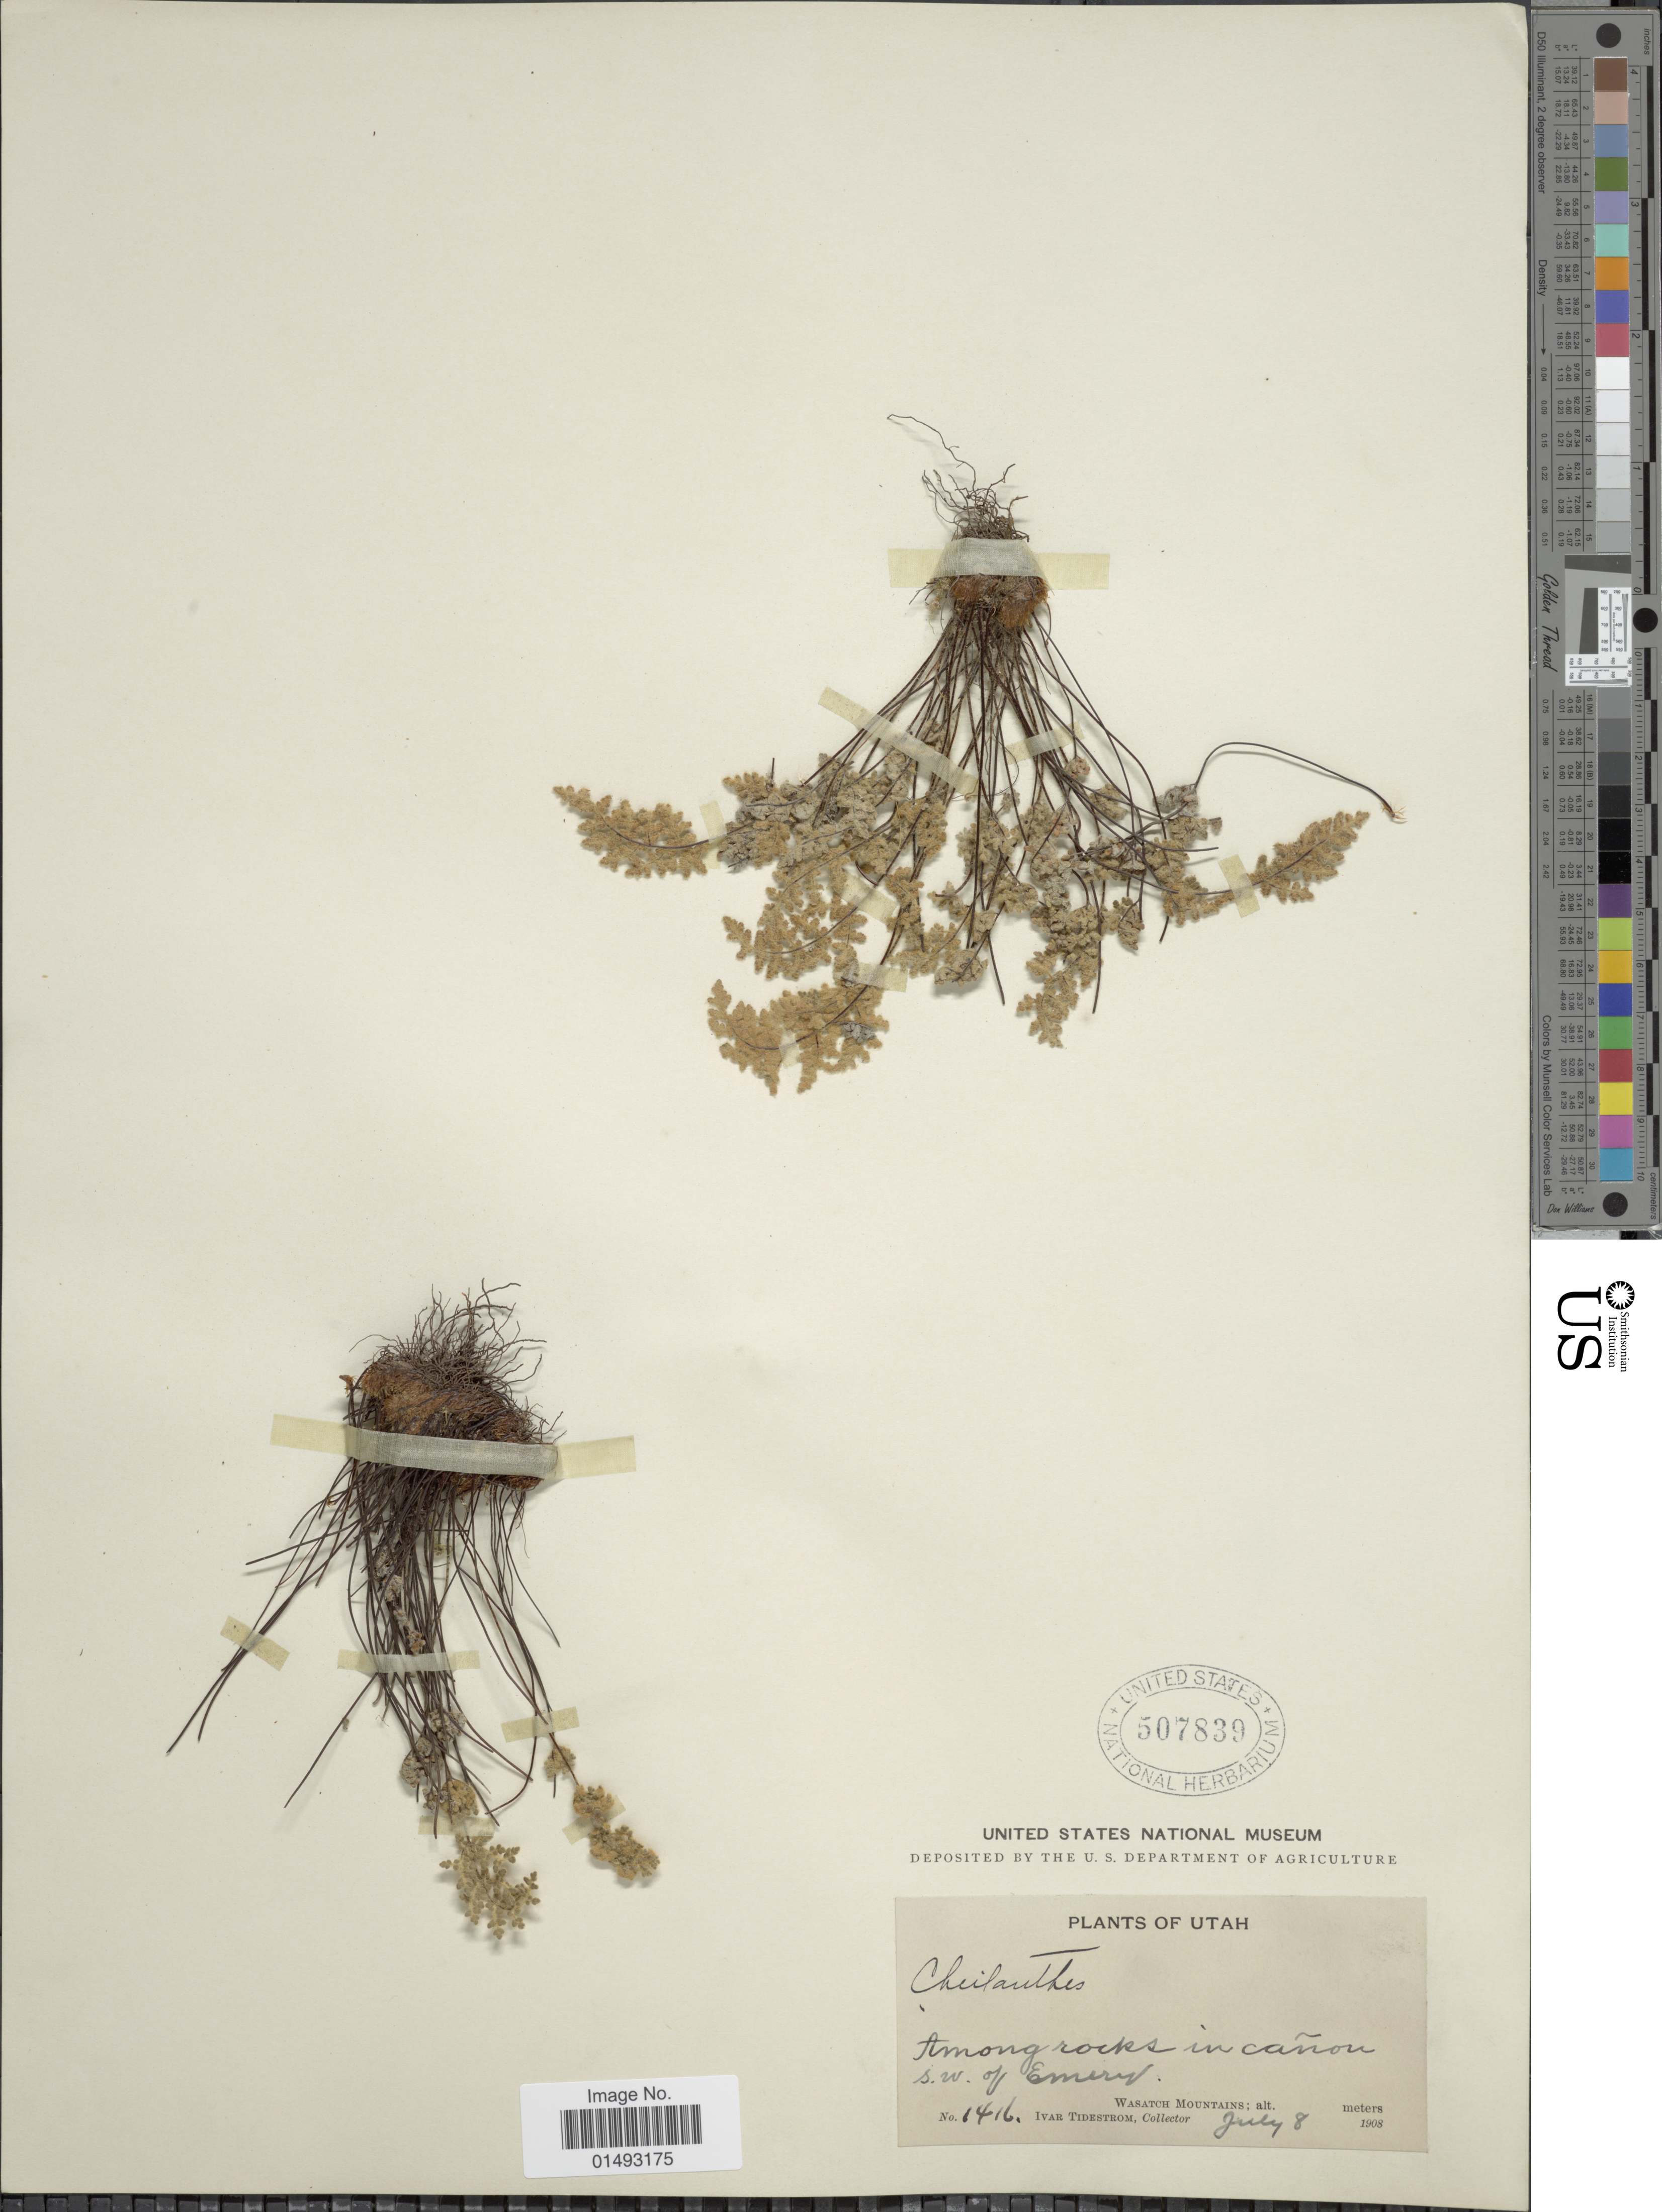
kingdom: Plantae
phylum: Tracheophyta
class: Polypodiopsida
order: Polypodiales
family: Pteridaceae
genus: Myriopteris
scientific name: Myriopteris gracilis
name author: Fée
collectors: I. F. Tidestrom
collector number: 1416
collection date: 1908-07-08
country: United States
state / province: Utah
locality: Among roks in cañon, s.w. of Emery, Wasatch Mountains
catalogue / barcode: US 5078939